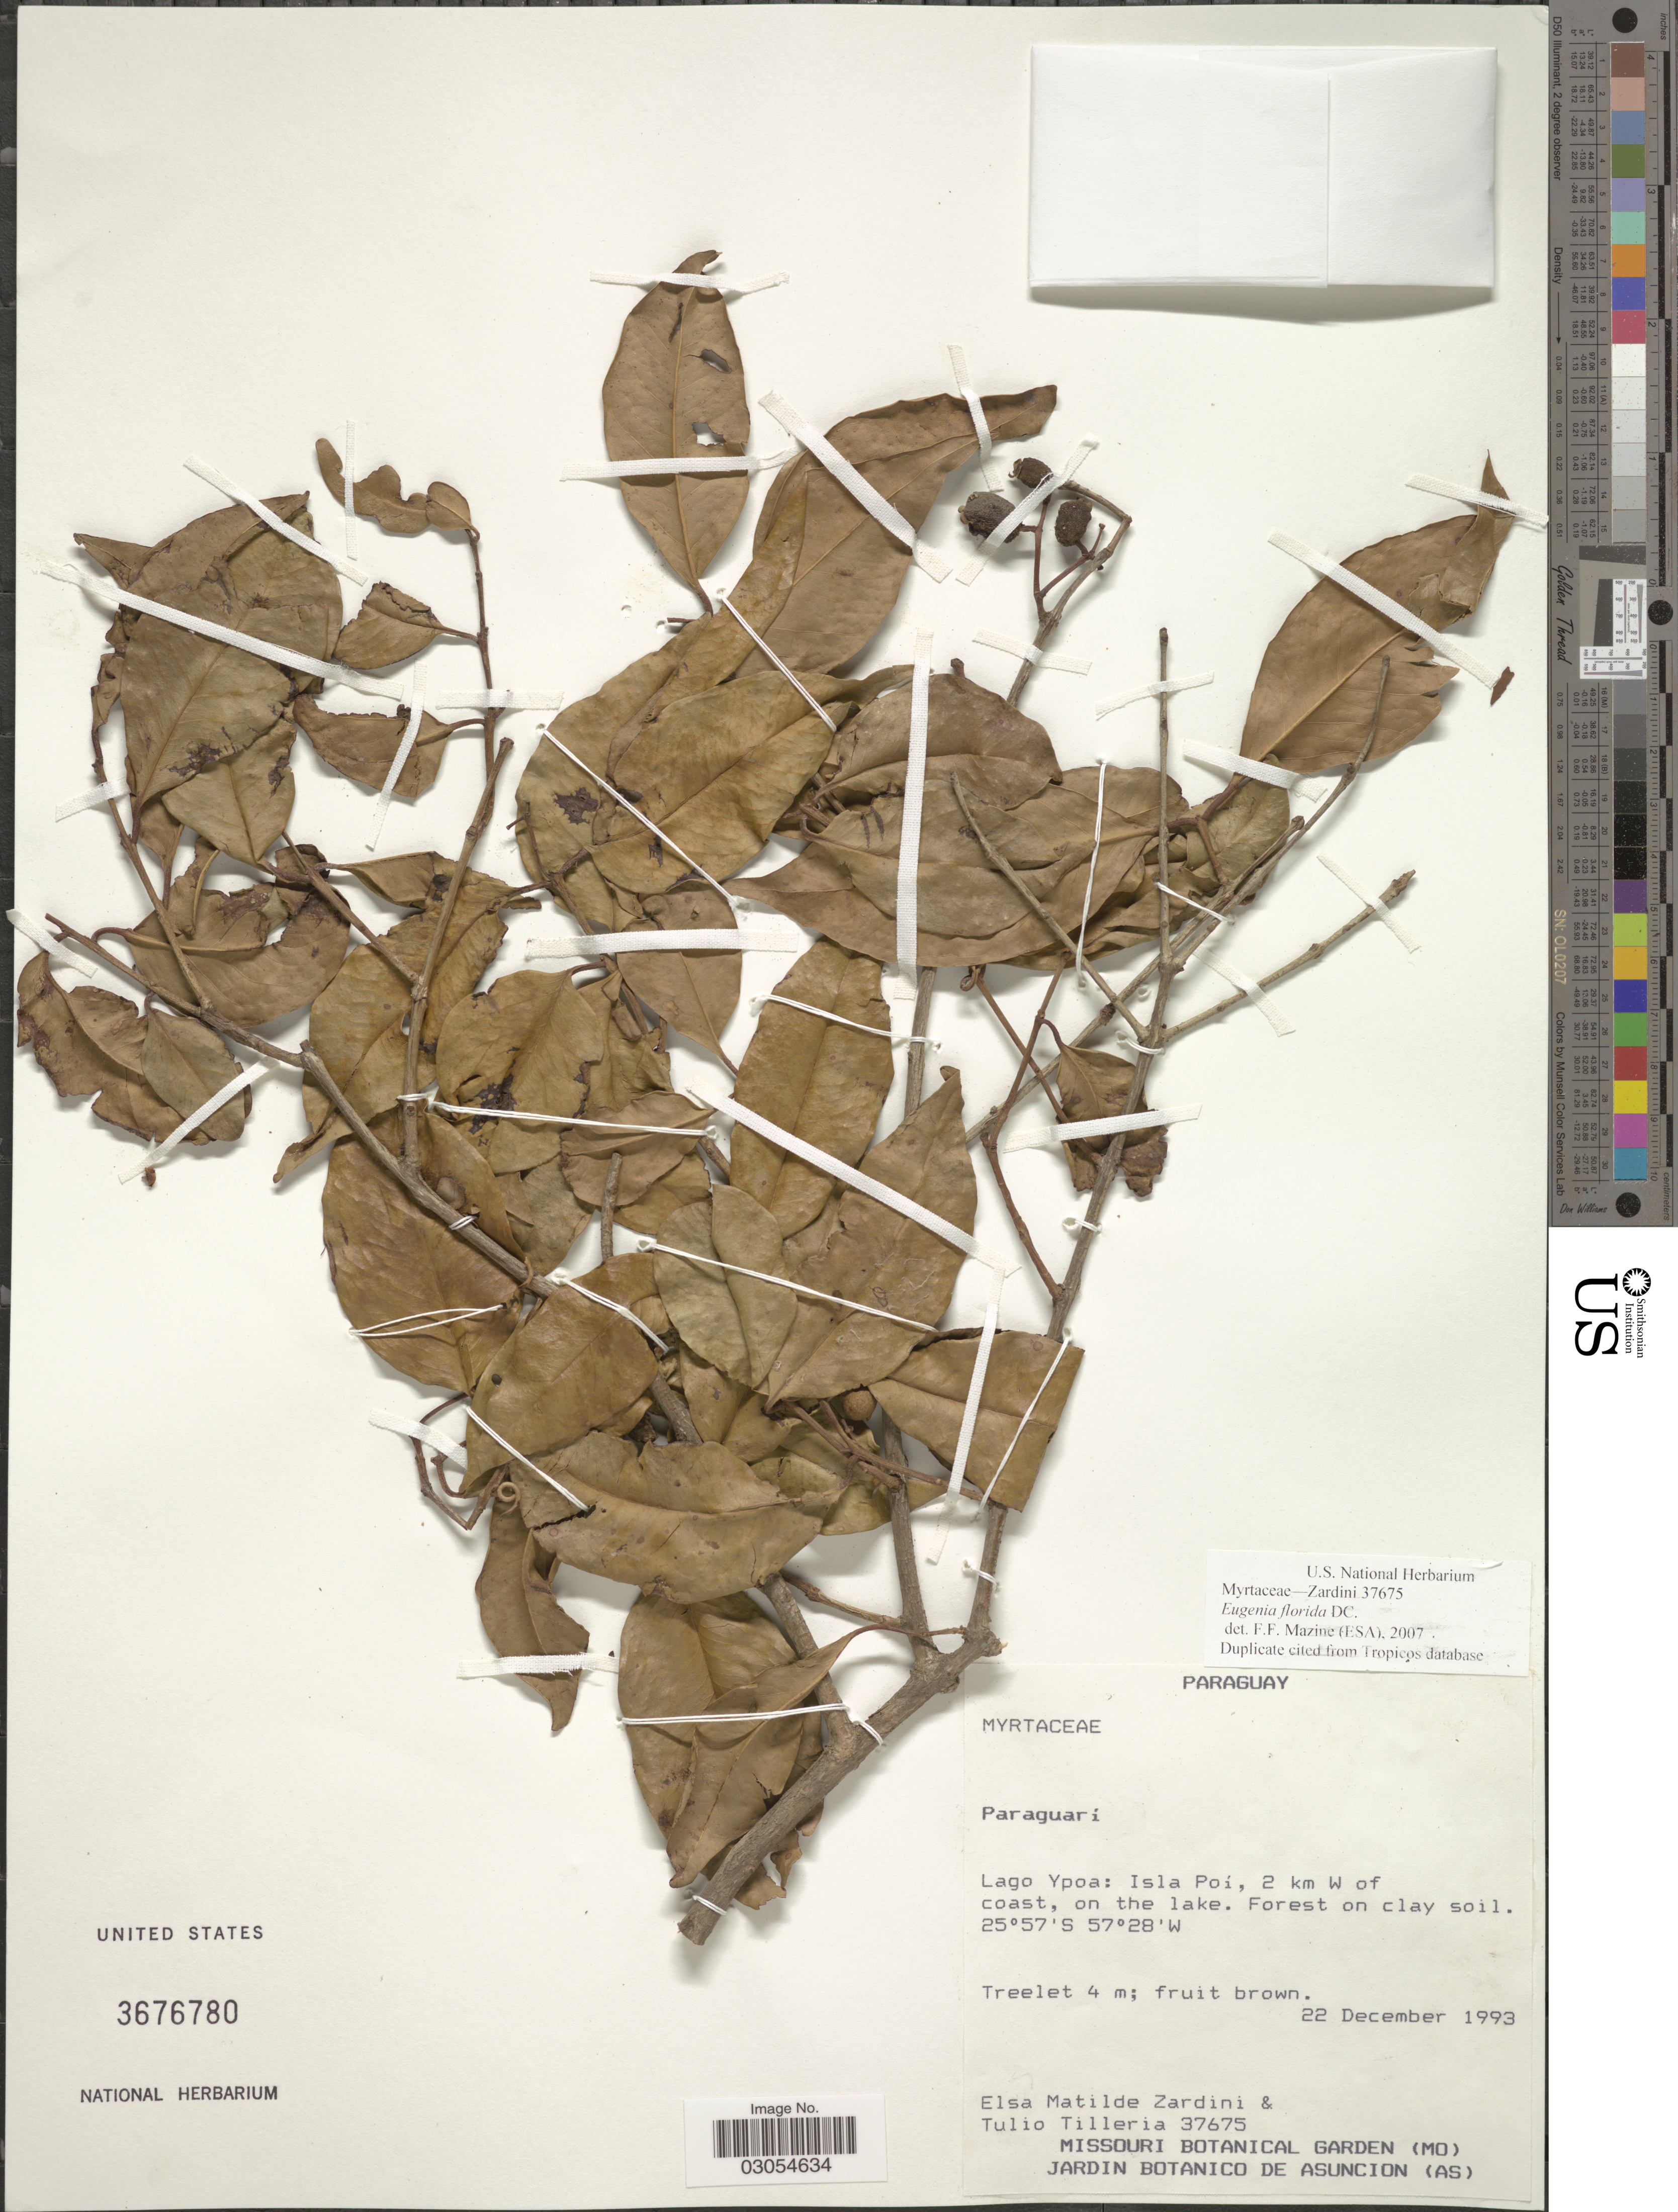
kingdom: Plantae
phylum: Tracheophyta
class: Magnoliopsida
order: Myrtales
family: Myrtaceae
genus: Eugenia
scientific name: Eugenia florida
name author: DC.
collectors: E. M. Zardini & T. Tilleria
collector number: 37675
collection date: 1993-12-22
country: Paraguay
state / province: Paraguari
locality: Lago Ypoa: Isla Poí, 2 km W of coast, on the lake.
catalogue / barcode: US 3676780